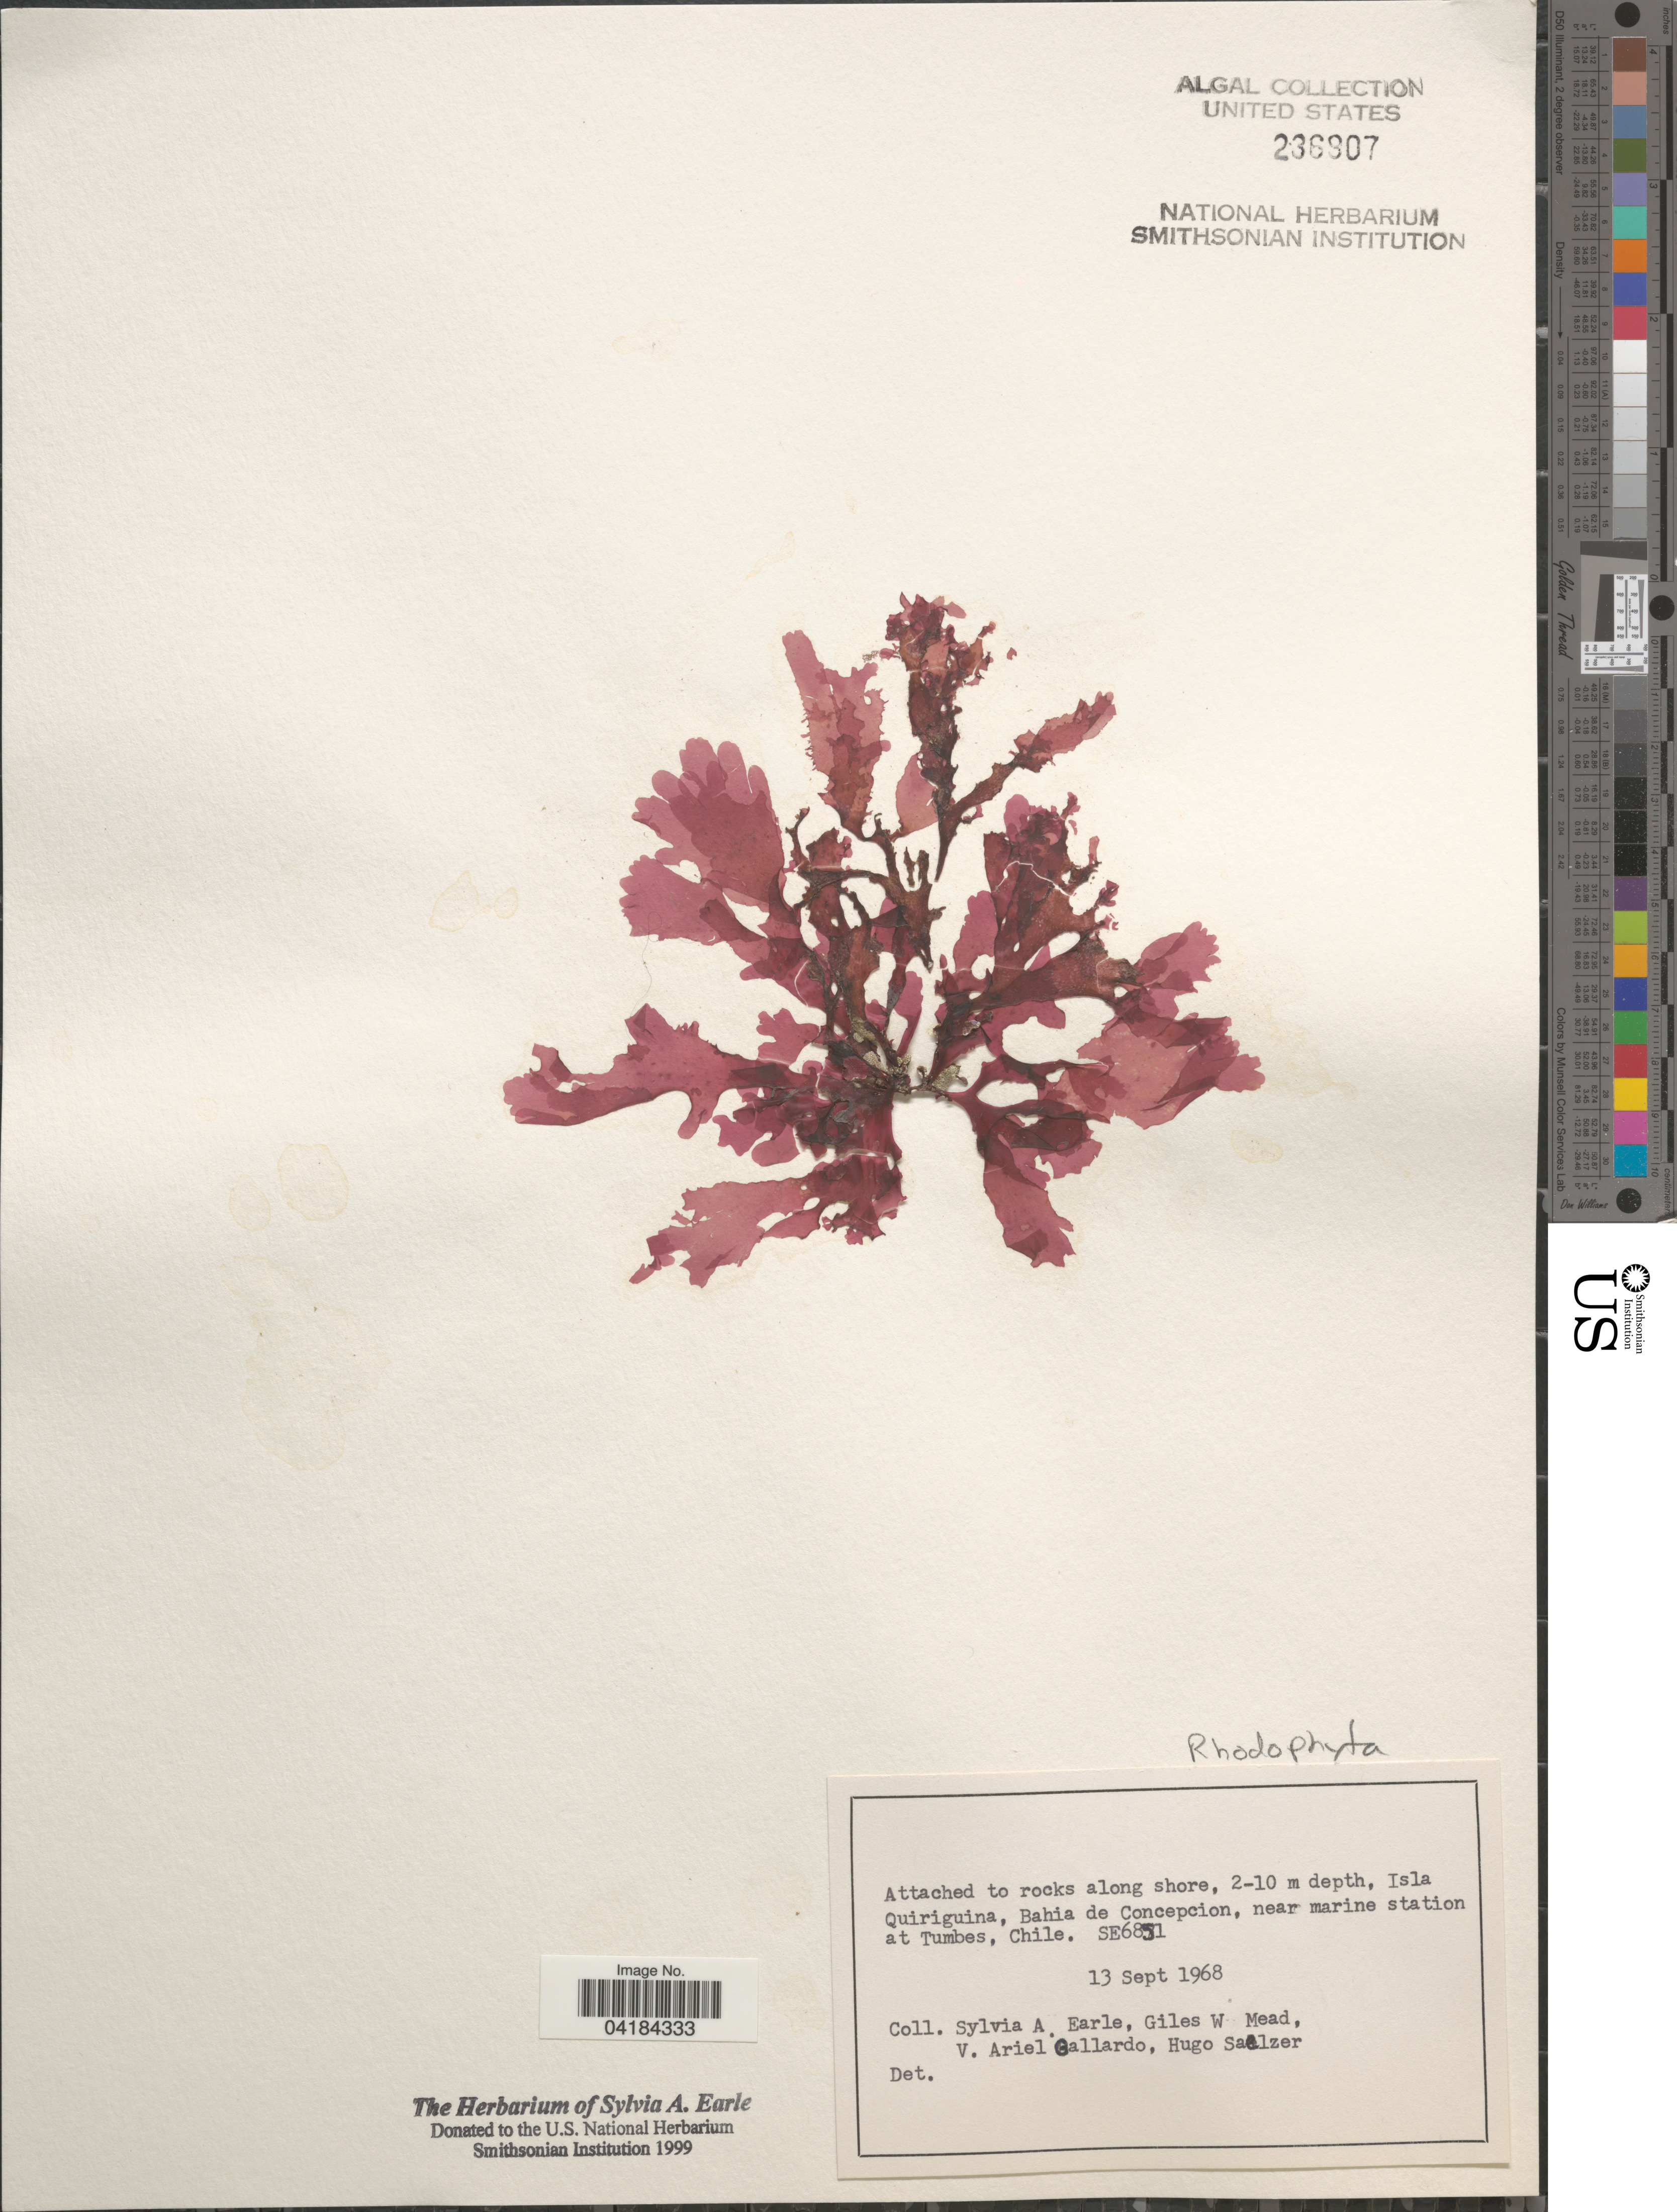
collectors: S. A. Earle, G. W. Mead, V. Gallardo & H. Saelzer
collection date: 1968-09-13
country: Chile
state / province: Bio-Bío (VIII)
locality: Isla Quiriguina [ = Quiriquina], Bahia de Concepcion, near marine station at Tumbes. SE6851.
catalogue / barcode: US 236907